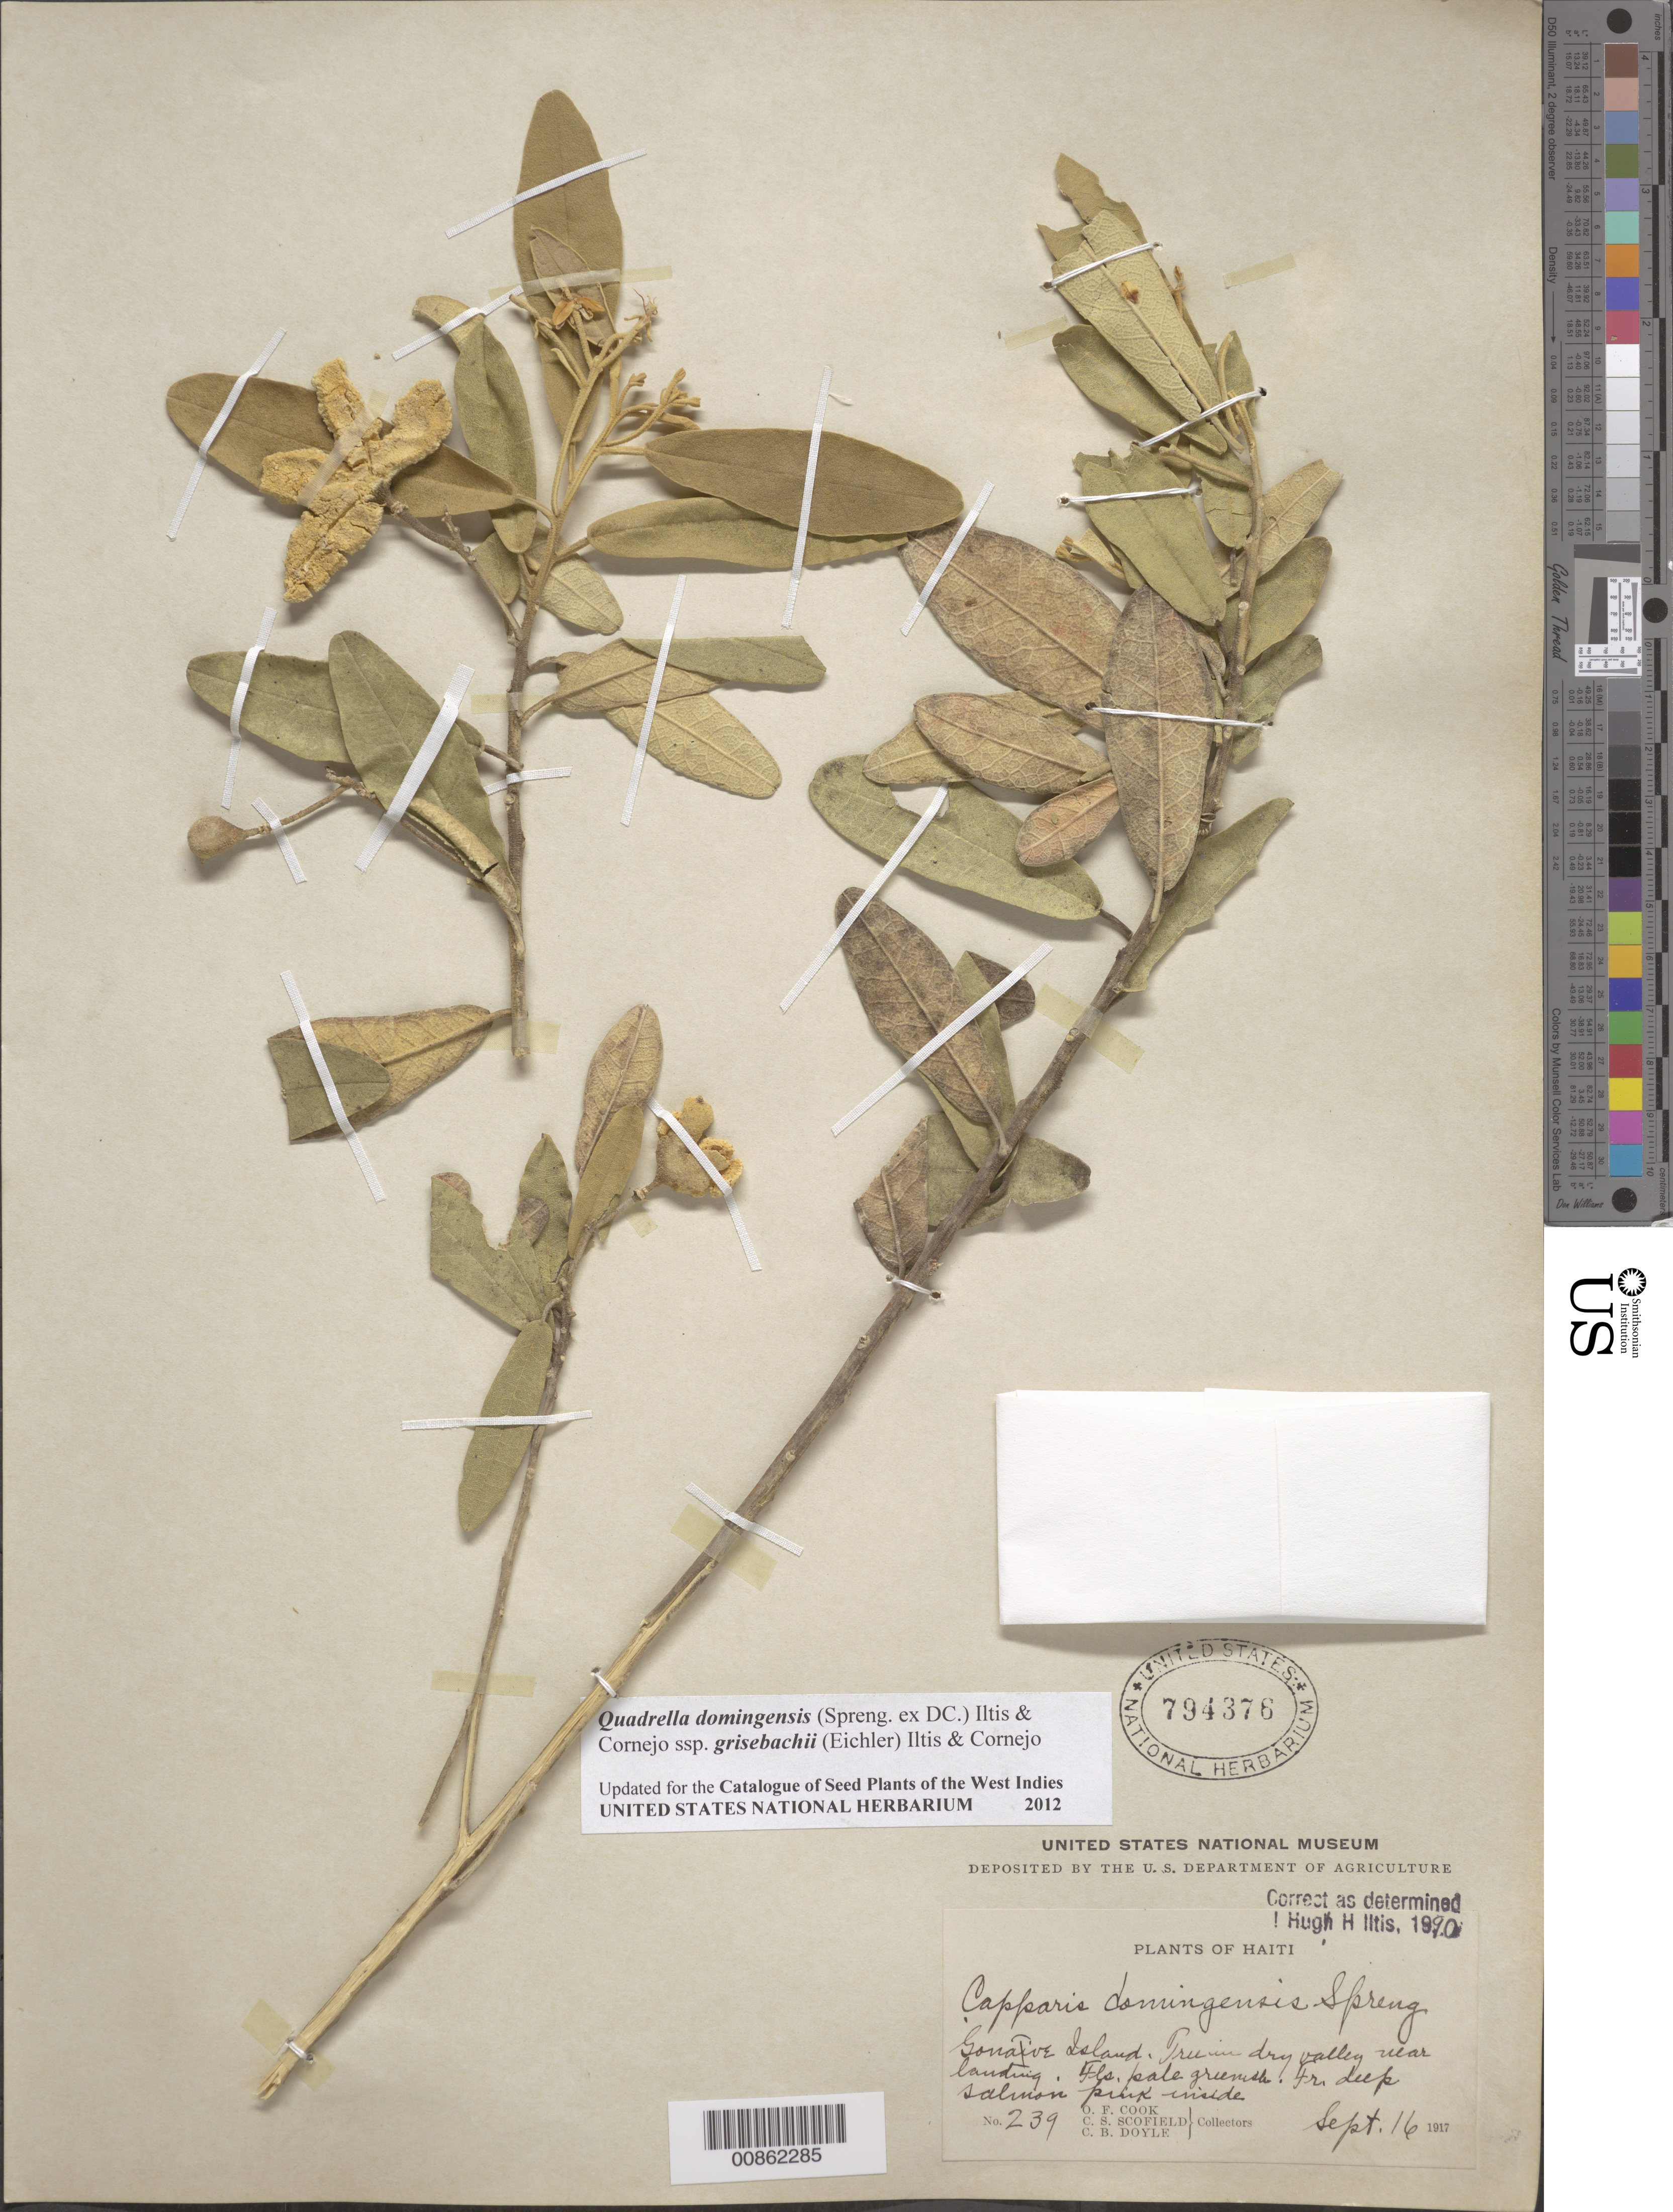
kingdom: Plantae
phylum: Tracheophyta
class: Magnoliopsida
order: Brassicales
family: Capparaceae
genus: Quadrella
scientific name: Quadrella domingensis subsp. grisebachii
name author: (Eichler) Cornejo & Iltis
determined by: Iltis, Hugh Hellmut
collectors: O. F. Cook, C. Scofield & C. Doyle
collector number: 239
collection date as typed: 16 Sep 1917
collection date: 1917-09-16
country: Haiti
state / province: Óuest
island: Île de la Gonâve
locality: Gonave Island.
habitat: Dry valley near landing.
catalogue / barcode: US 794376